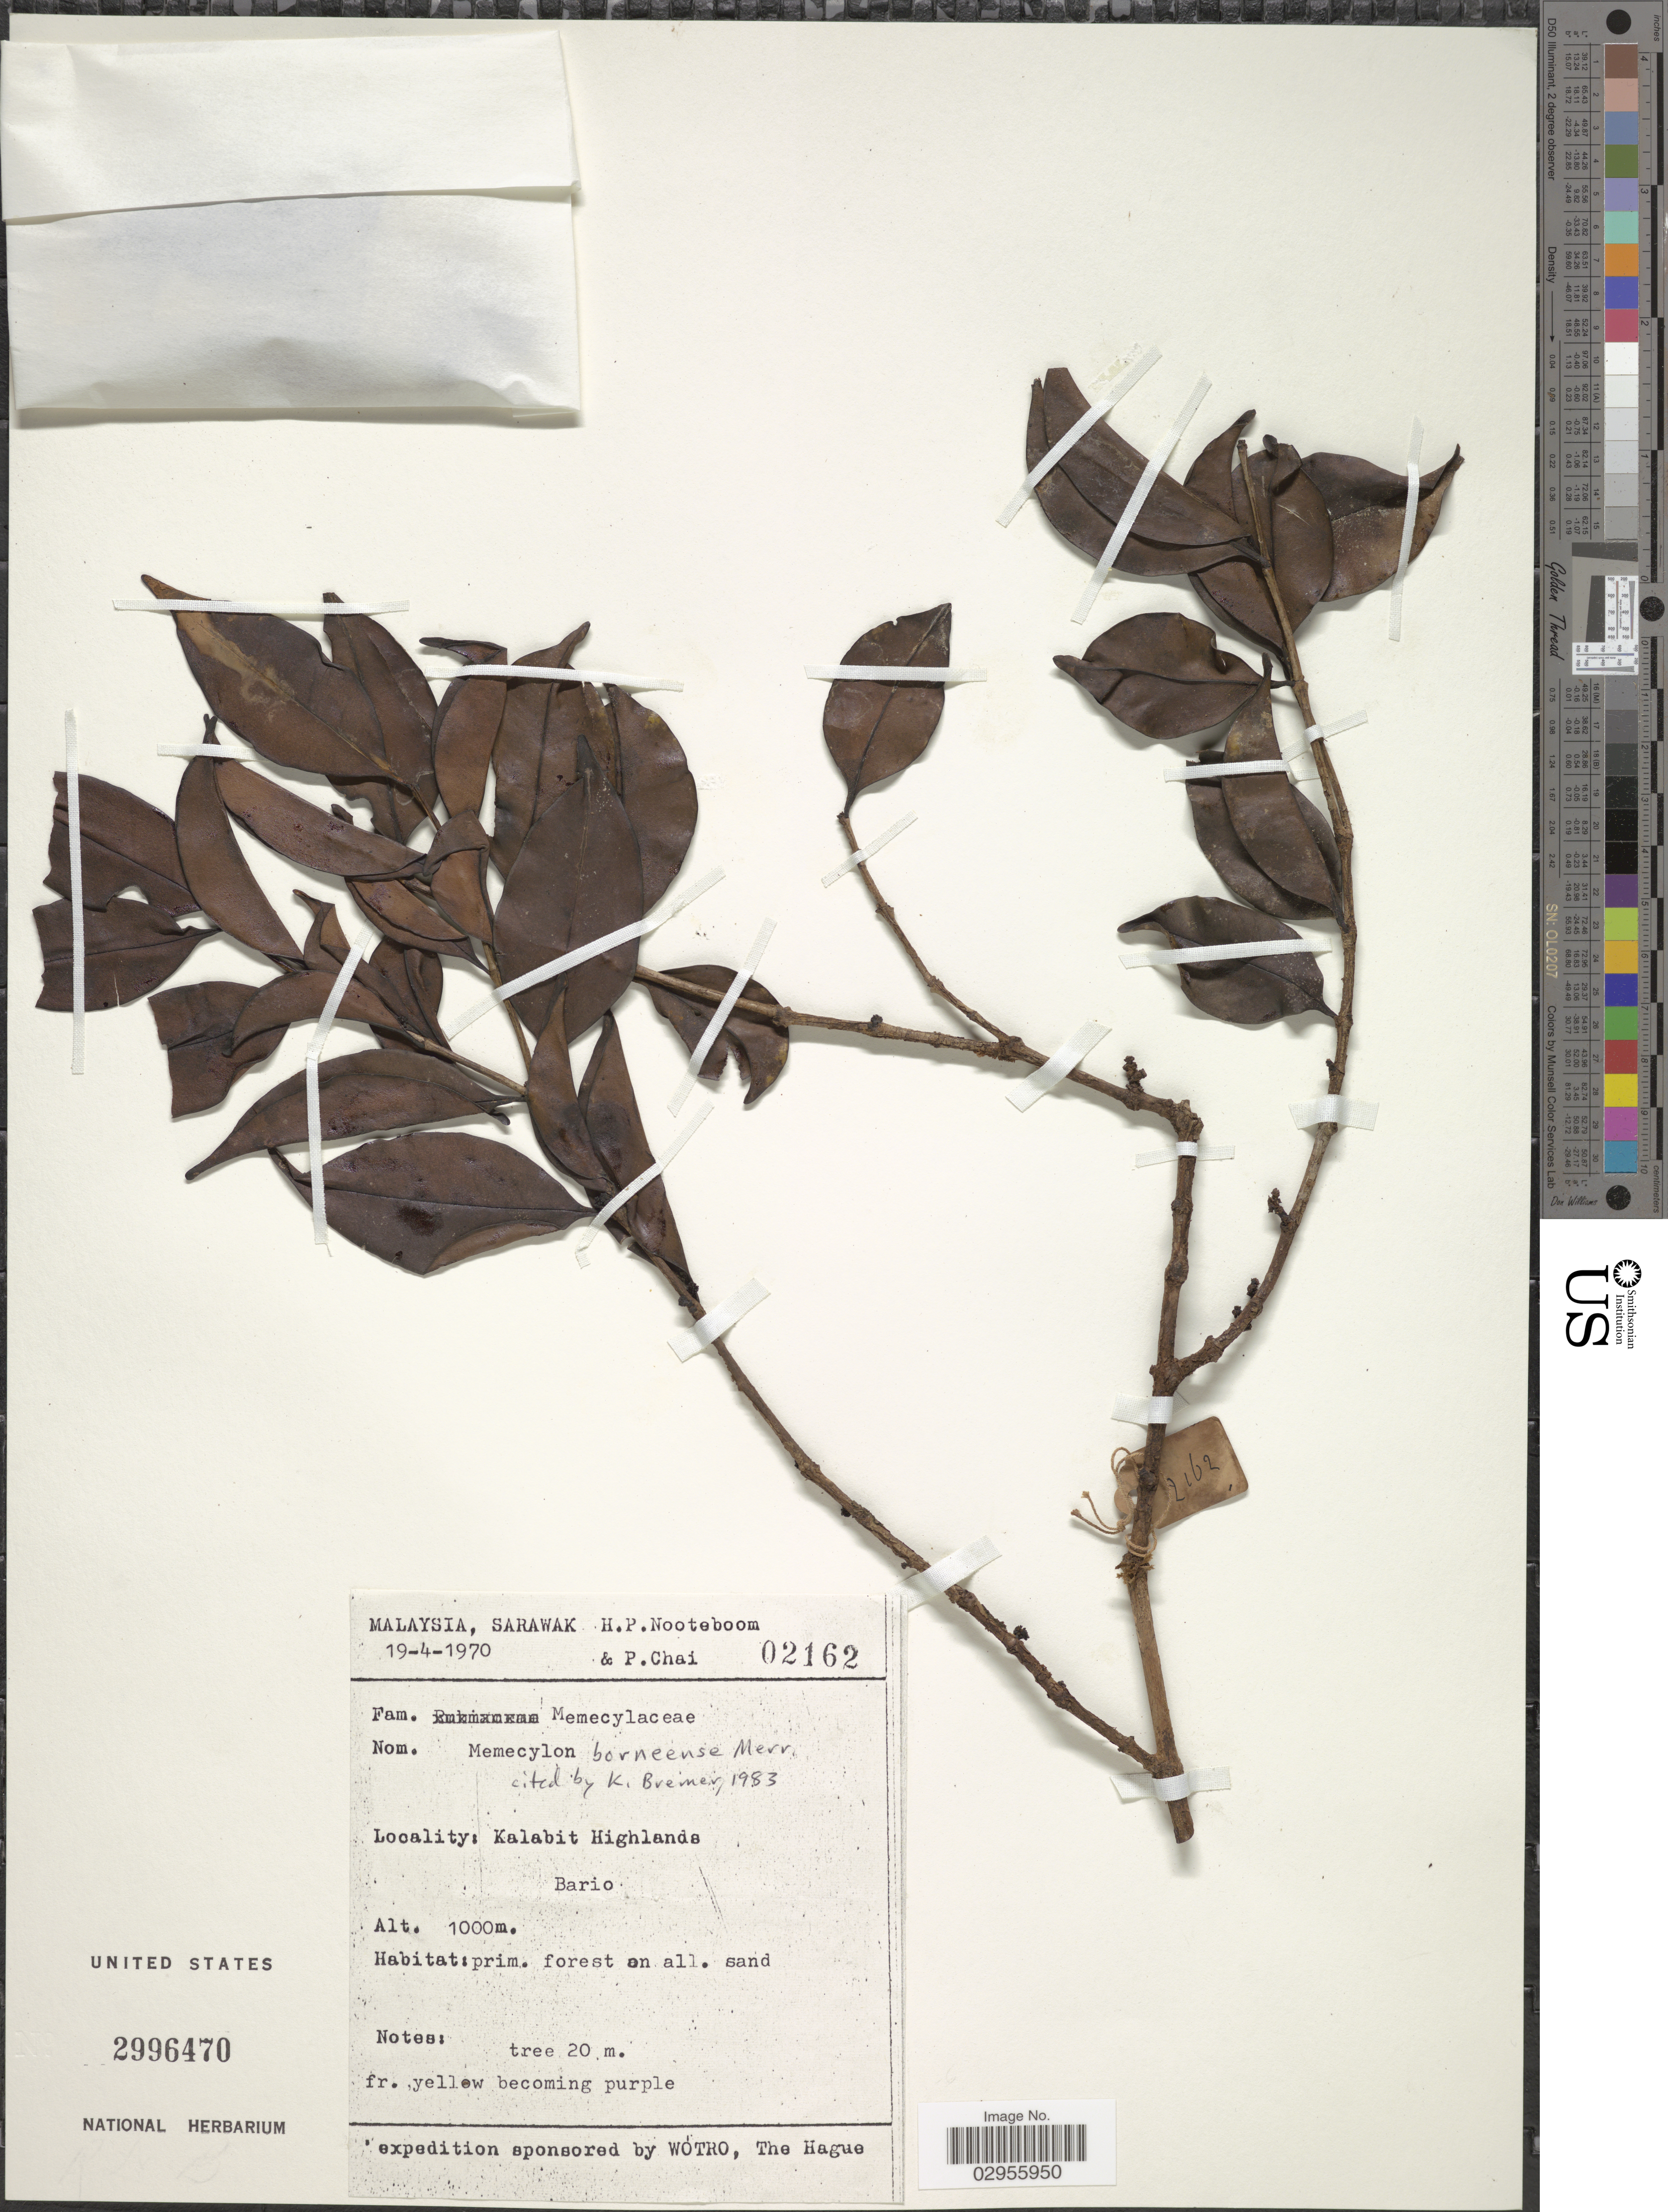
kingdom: Plantae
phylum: Tracheophyta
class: Magnoliopsida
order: Myrtales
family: Melastomataceae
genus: Memecylon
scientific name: Memecylon borneense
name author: Merr.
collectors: H. P. Nooteboom & P. Chai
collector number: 02162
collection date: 1970-04-19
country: Malaysia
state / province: Sarawak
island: Borneo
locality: Kalabit Highlands. Bario.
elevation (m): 1000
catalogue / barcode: US 2996470